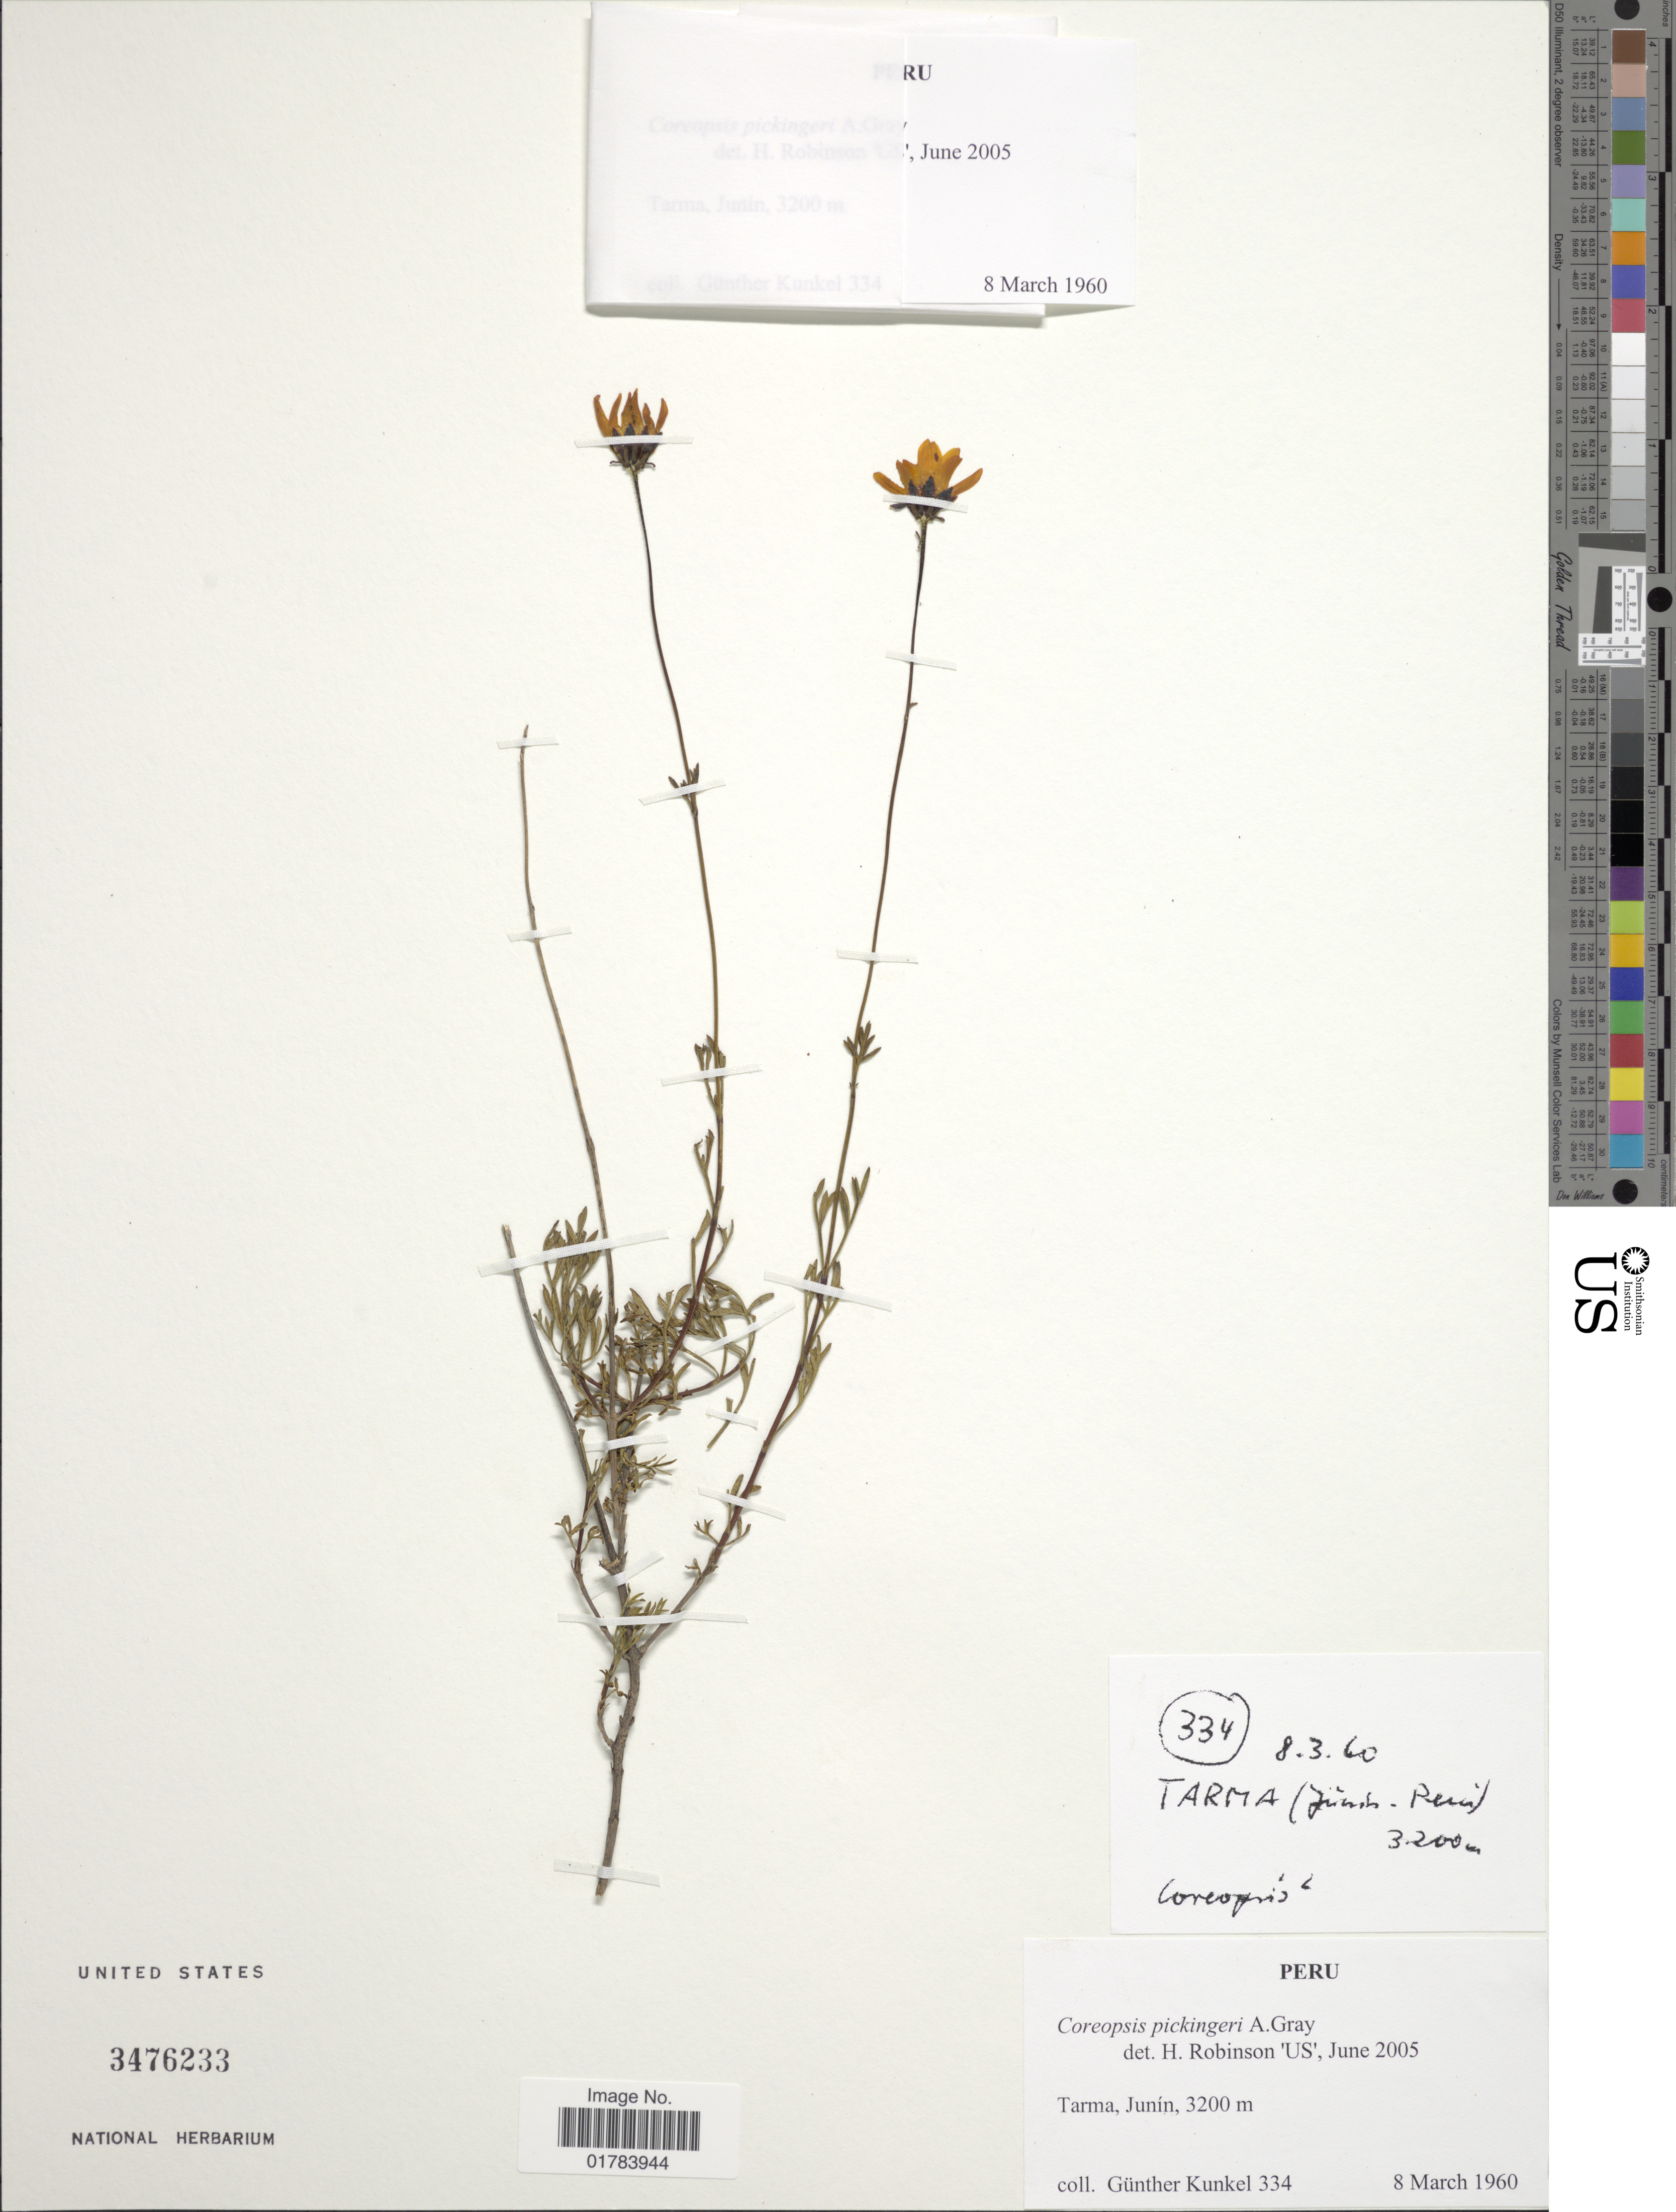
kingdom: Plantae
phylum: Tracheophyta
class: Magnoliopsida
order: Asterales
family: Asteraceae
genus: Coreopsis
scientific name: Coreopsis pickeringii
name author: A. Gray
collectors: G. Kunkel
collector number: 334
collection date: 1960-03-08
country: Peru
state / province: Junín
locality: Tarma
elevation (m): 3200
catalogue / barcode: US 3476233